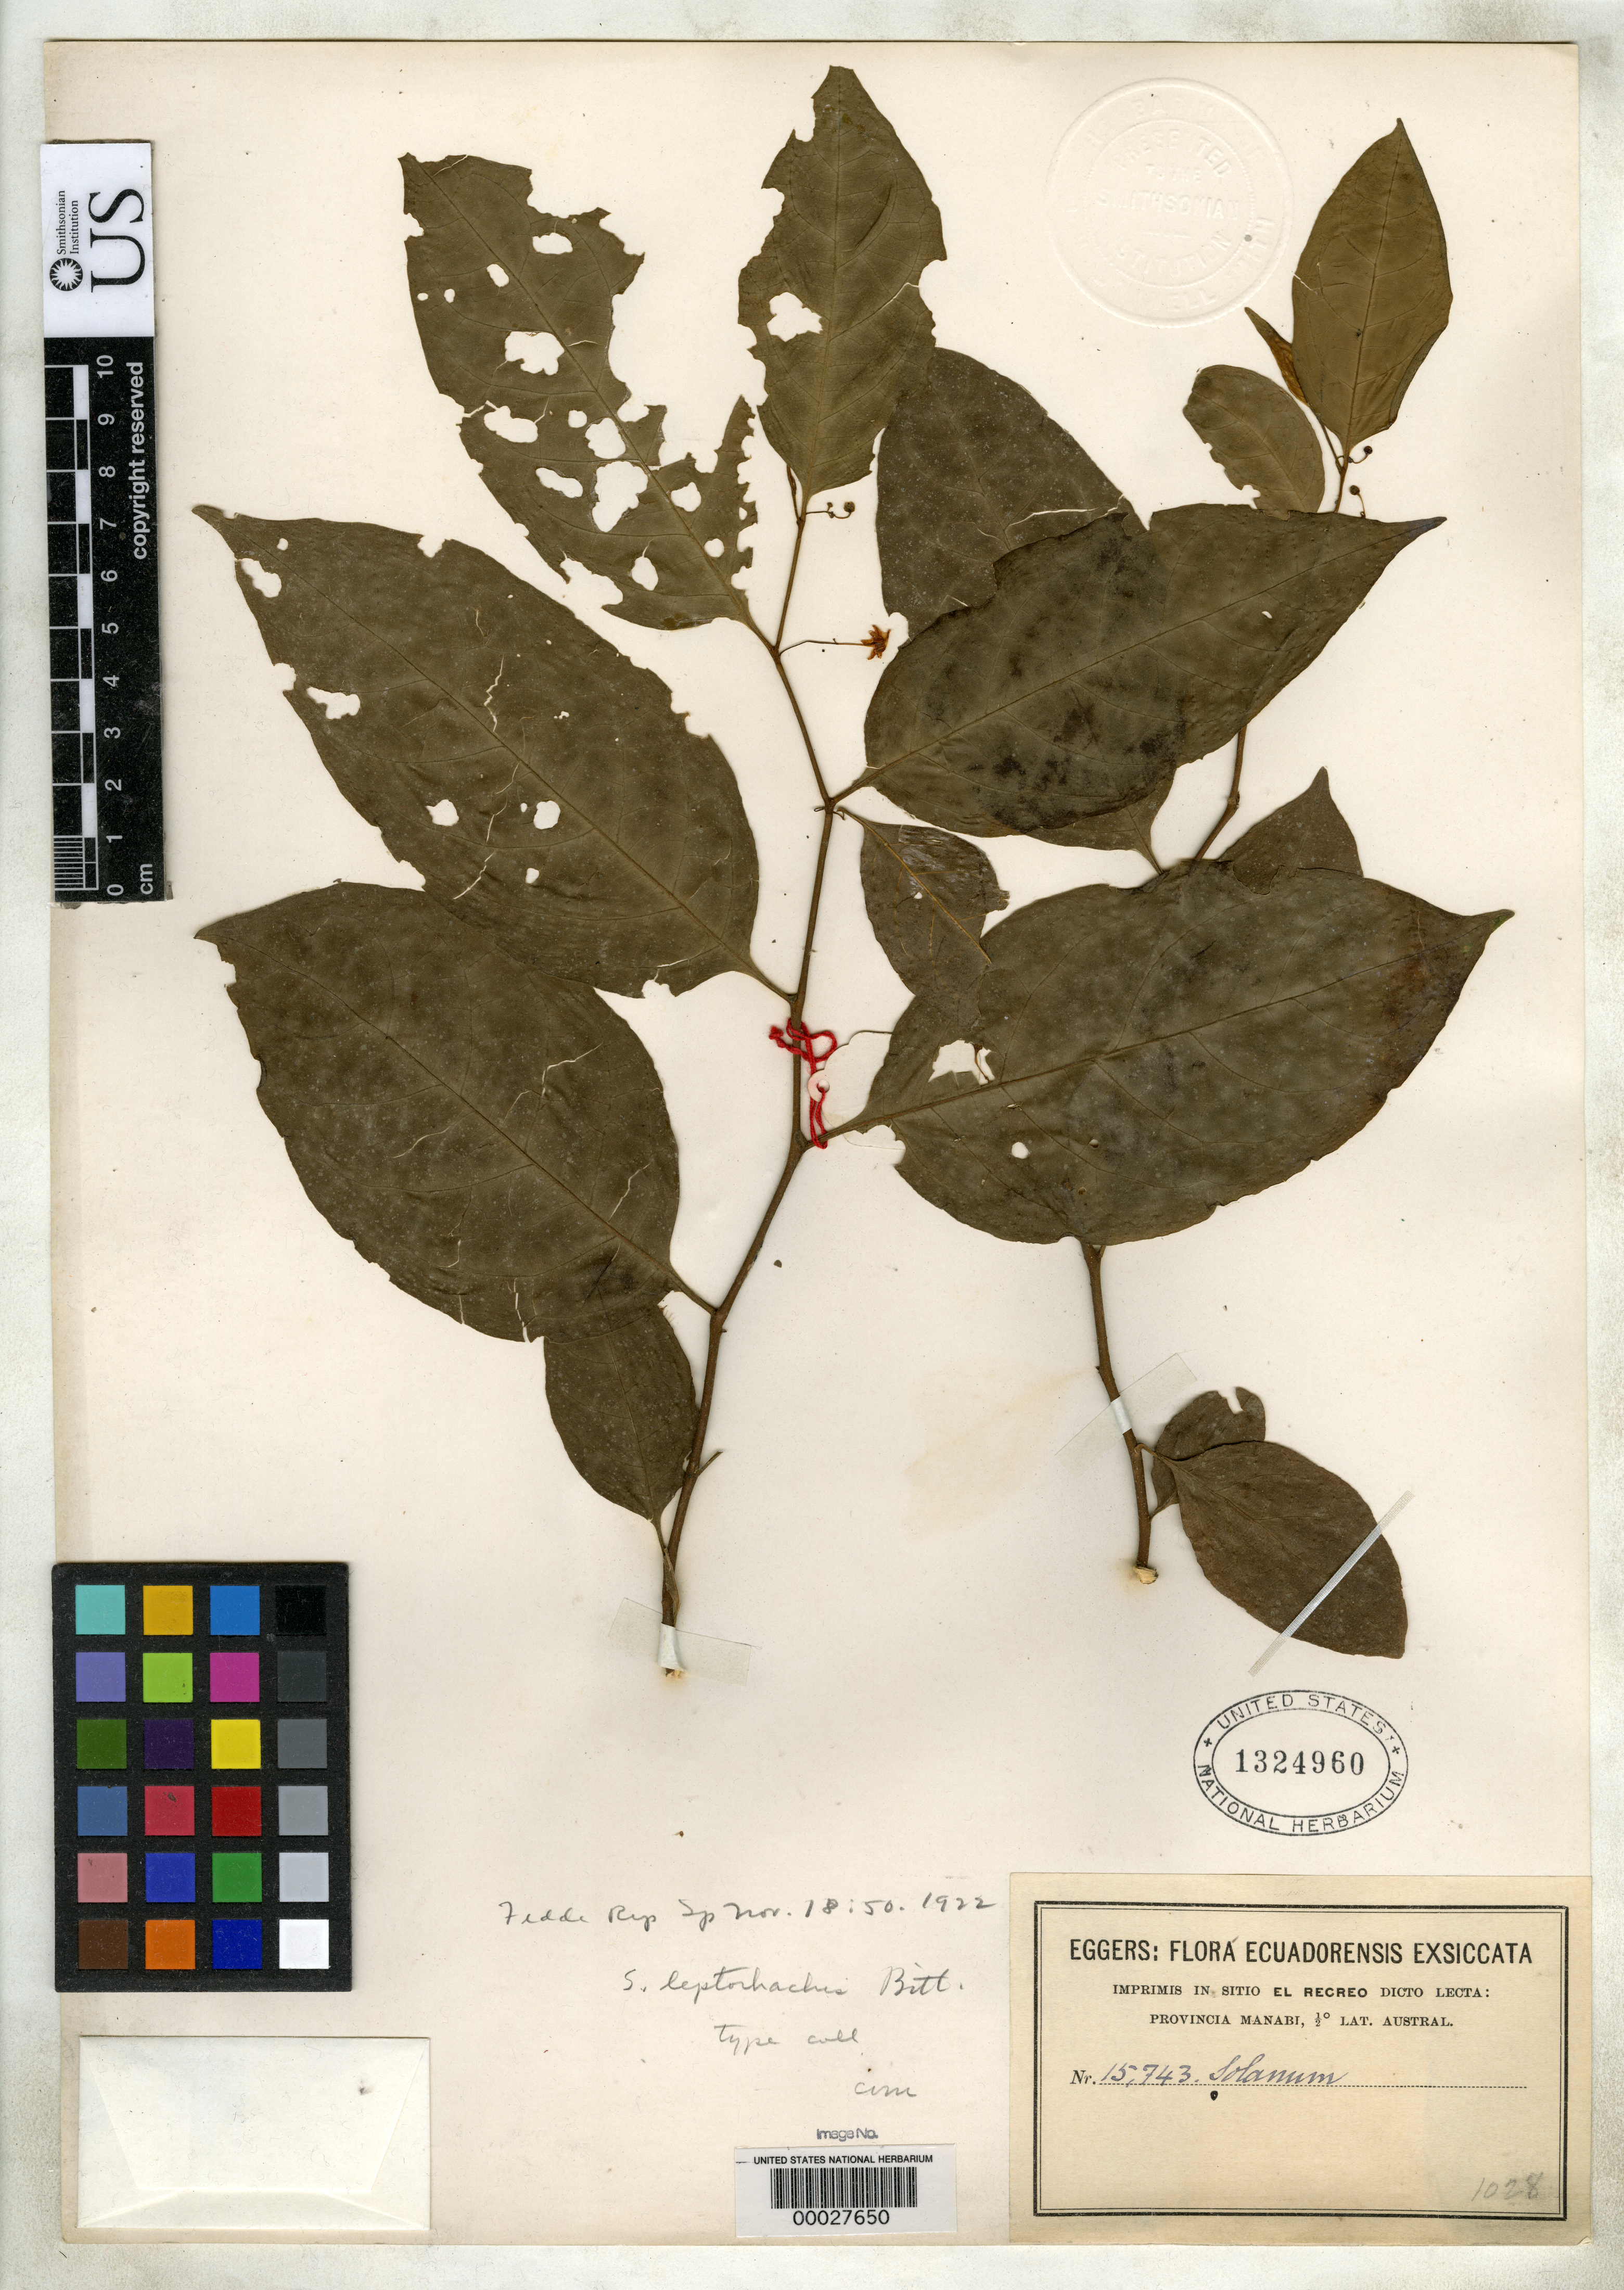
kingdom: Plantae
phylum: Tracheophyta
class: Magnoliopsida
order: Solanales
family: Solanaceae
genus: Solanum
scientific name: Solanum leptorhachis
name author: Bitter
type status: Isotype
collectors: H. F. A. von Eggers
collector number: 15743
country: Ecuador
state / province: Manabí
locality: El Recreo.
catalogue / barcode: US 1324960